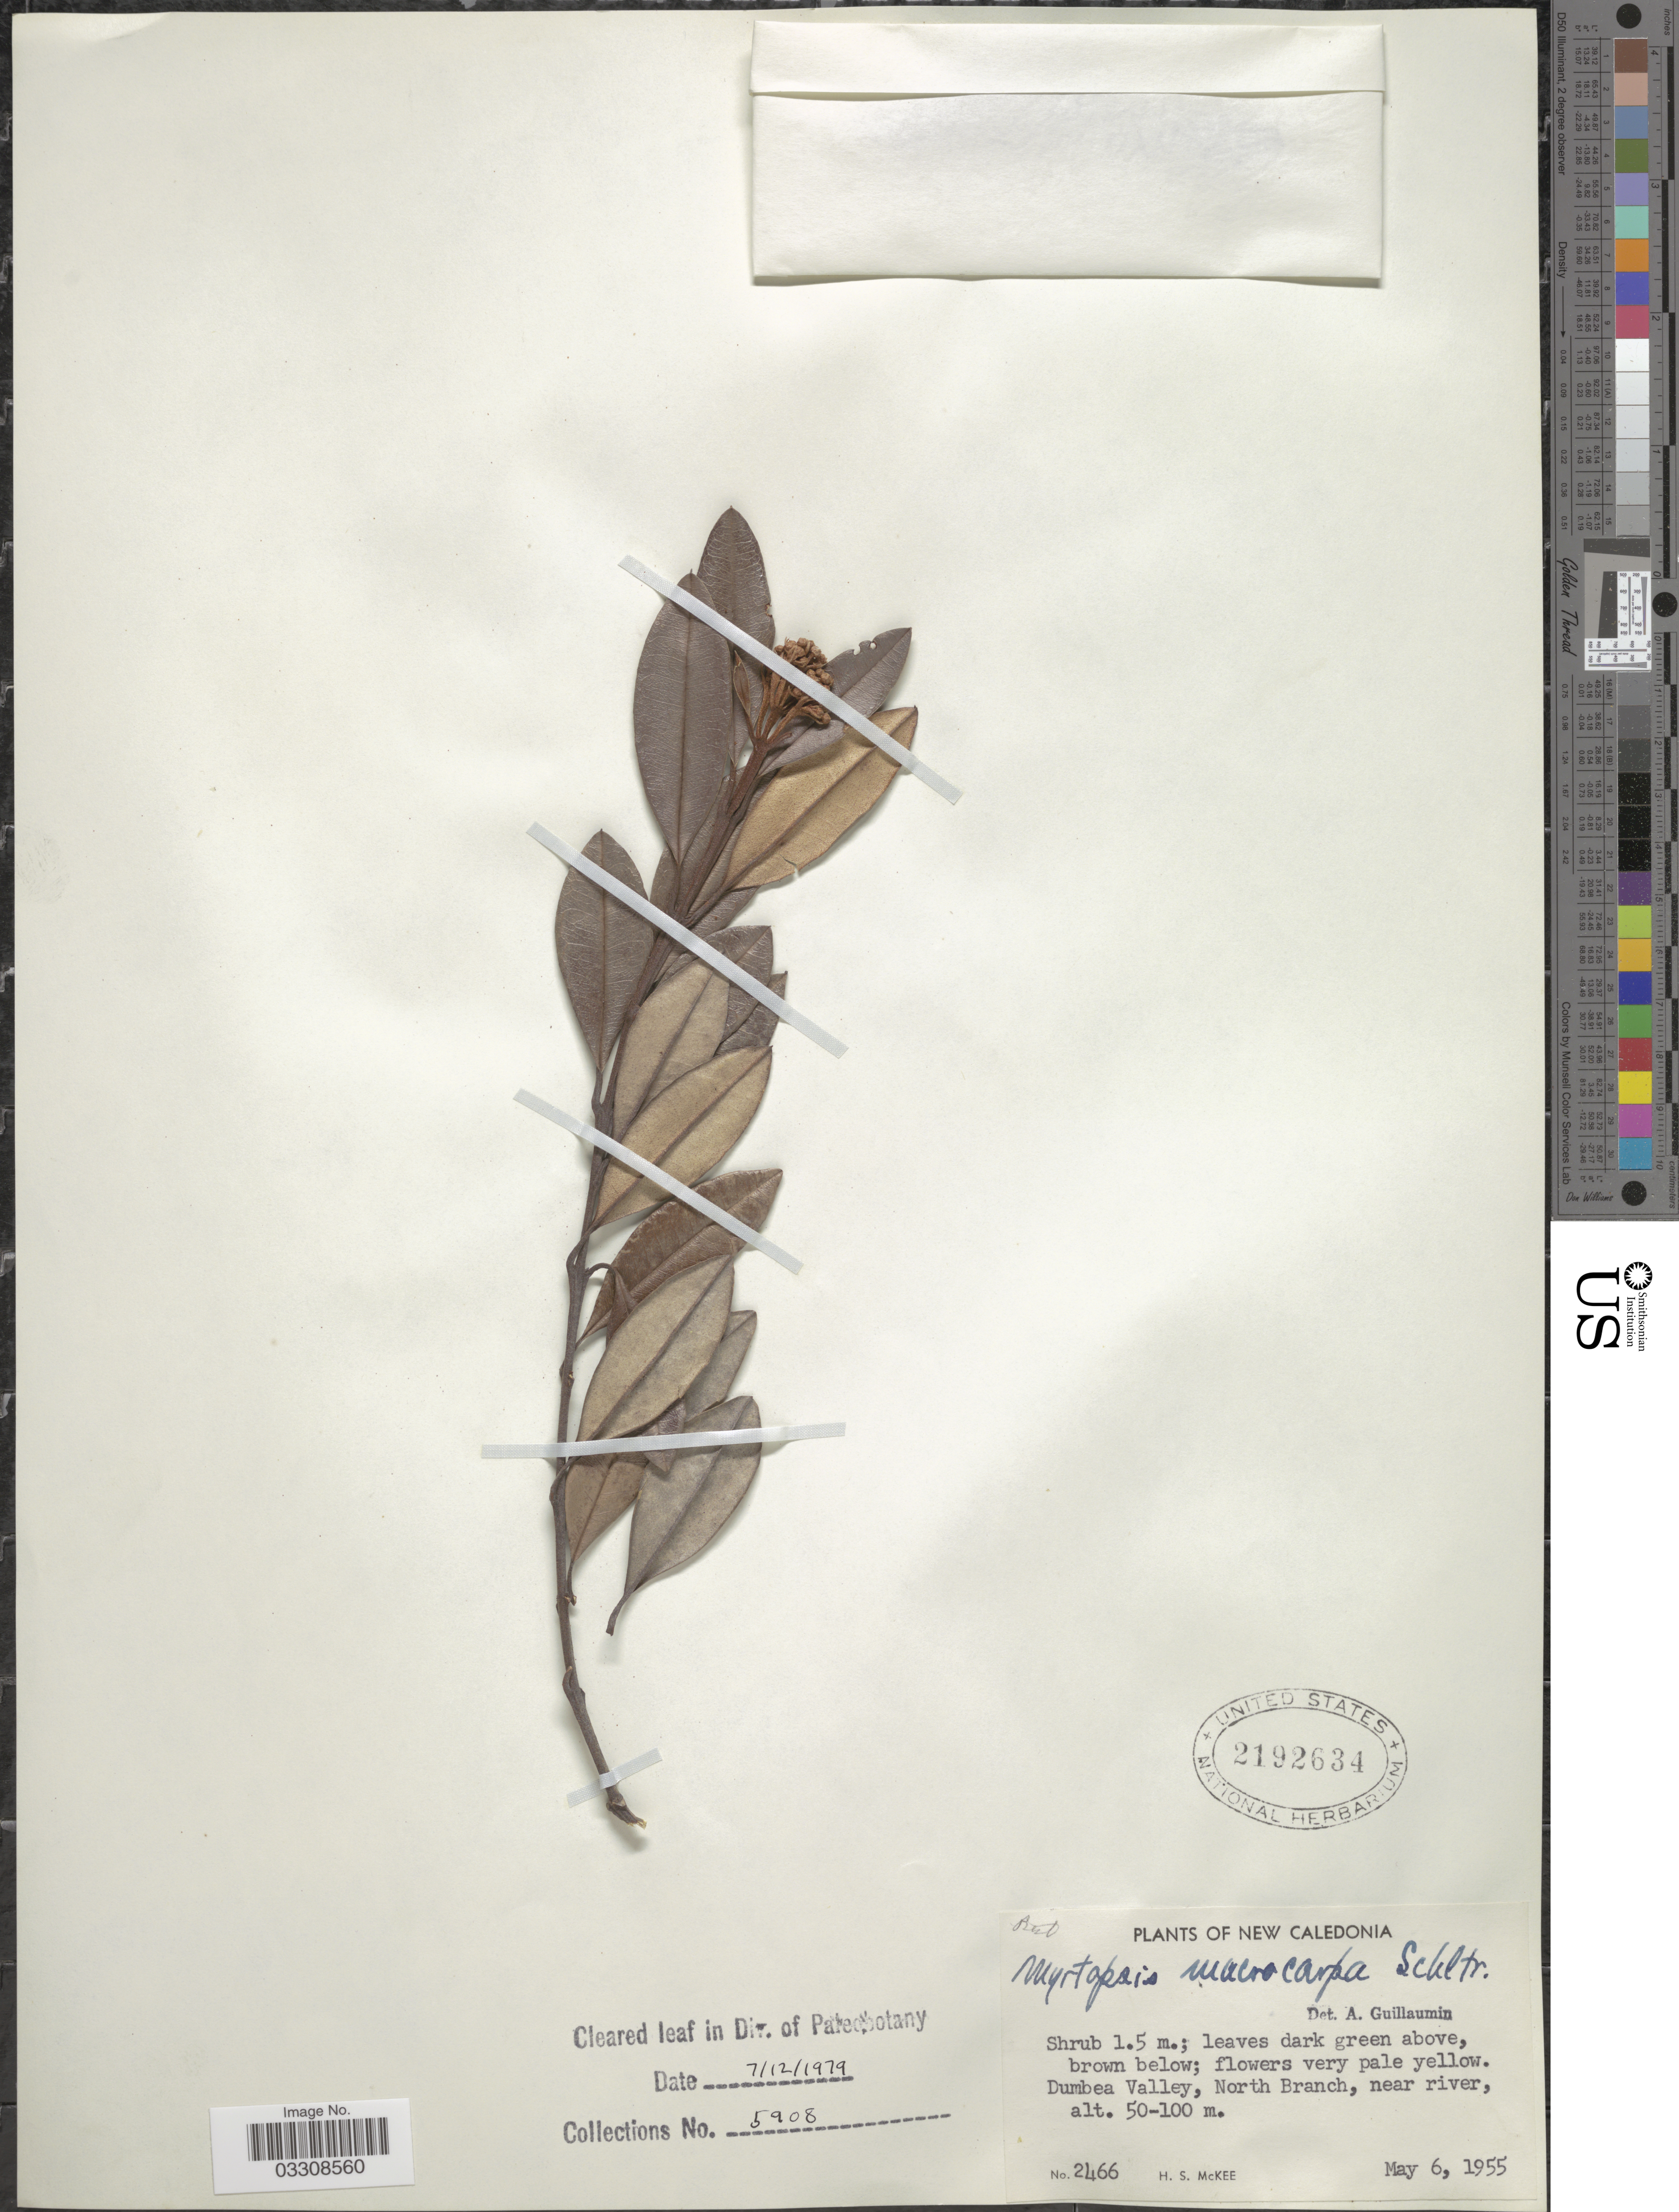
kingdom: Plantae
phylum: Tracheophyta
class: Magnoliopsida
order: Sapindales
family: Rutaceae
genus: Myrtopsis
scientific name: Myrtopsis macrocarpa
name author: Schltr.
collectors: H. S. McKee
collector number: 2466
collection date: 1955-05-06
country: New Caledonia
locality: Dumbea Valley, North Branch, near river.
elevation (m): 50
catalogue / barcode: US 2192634